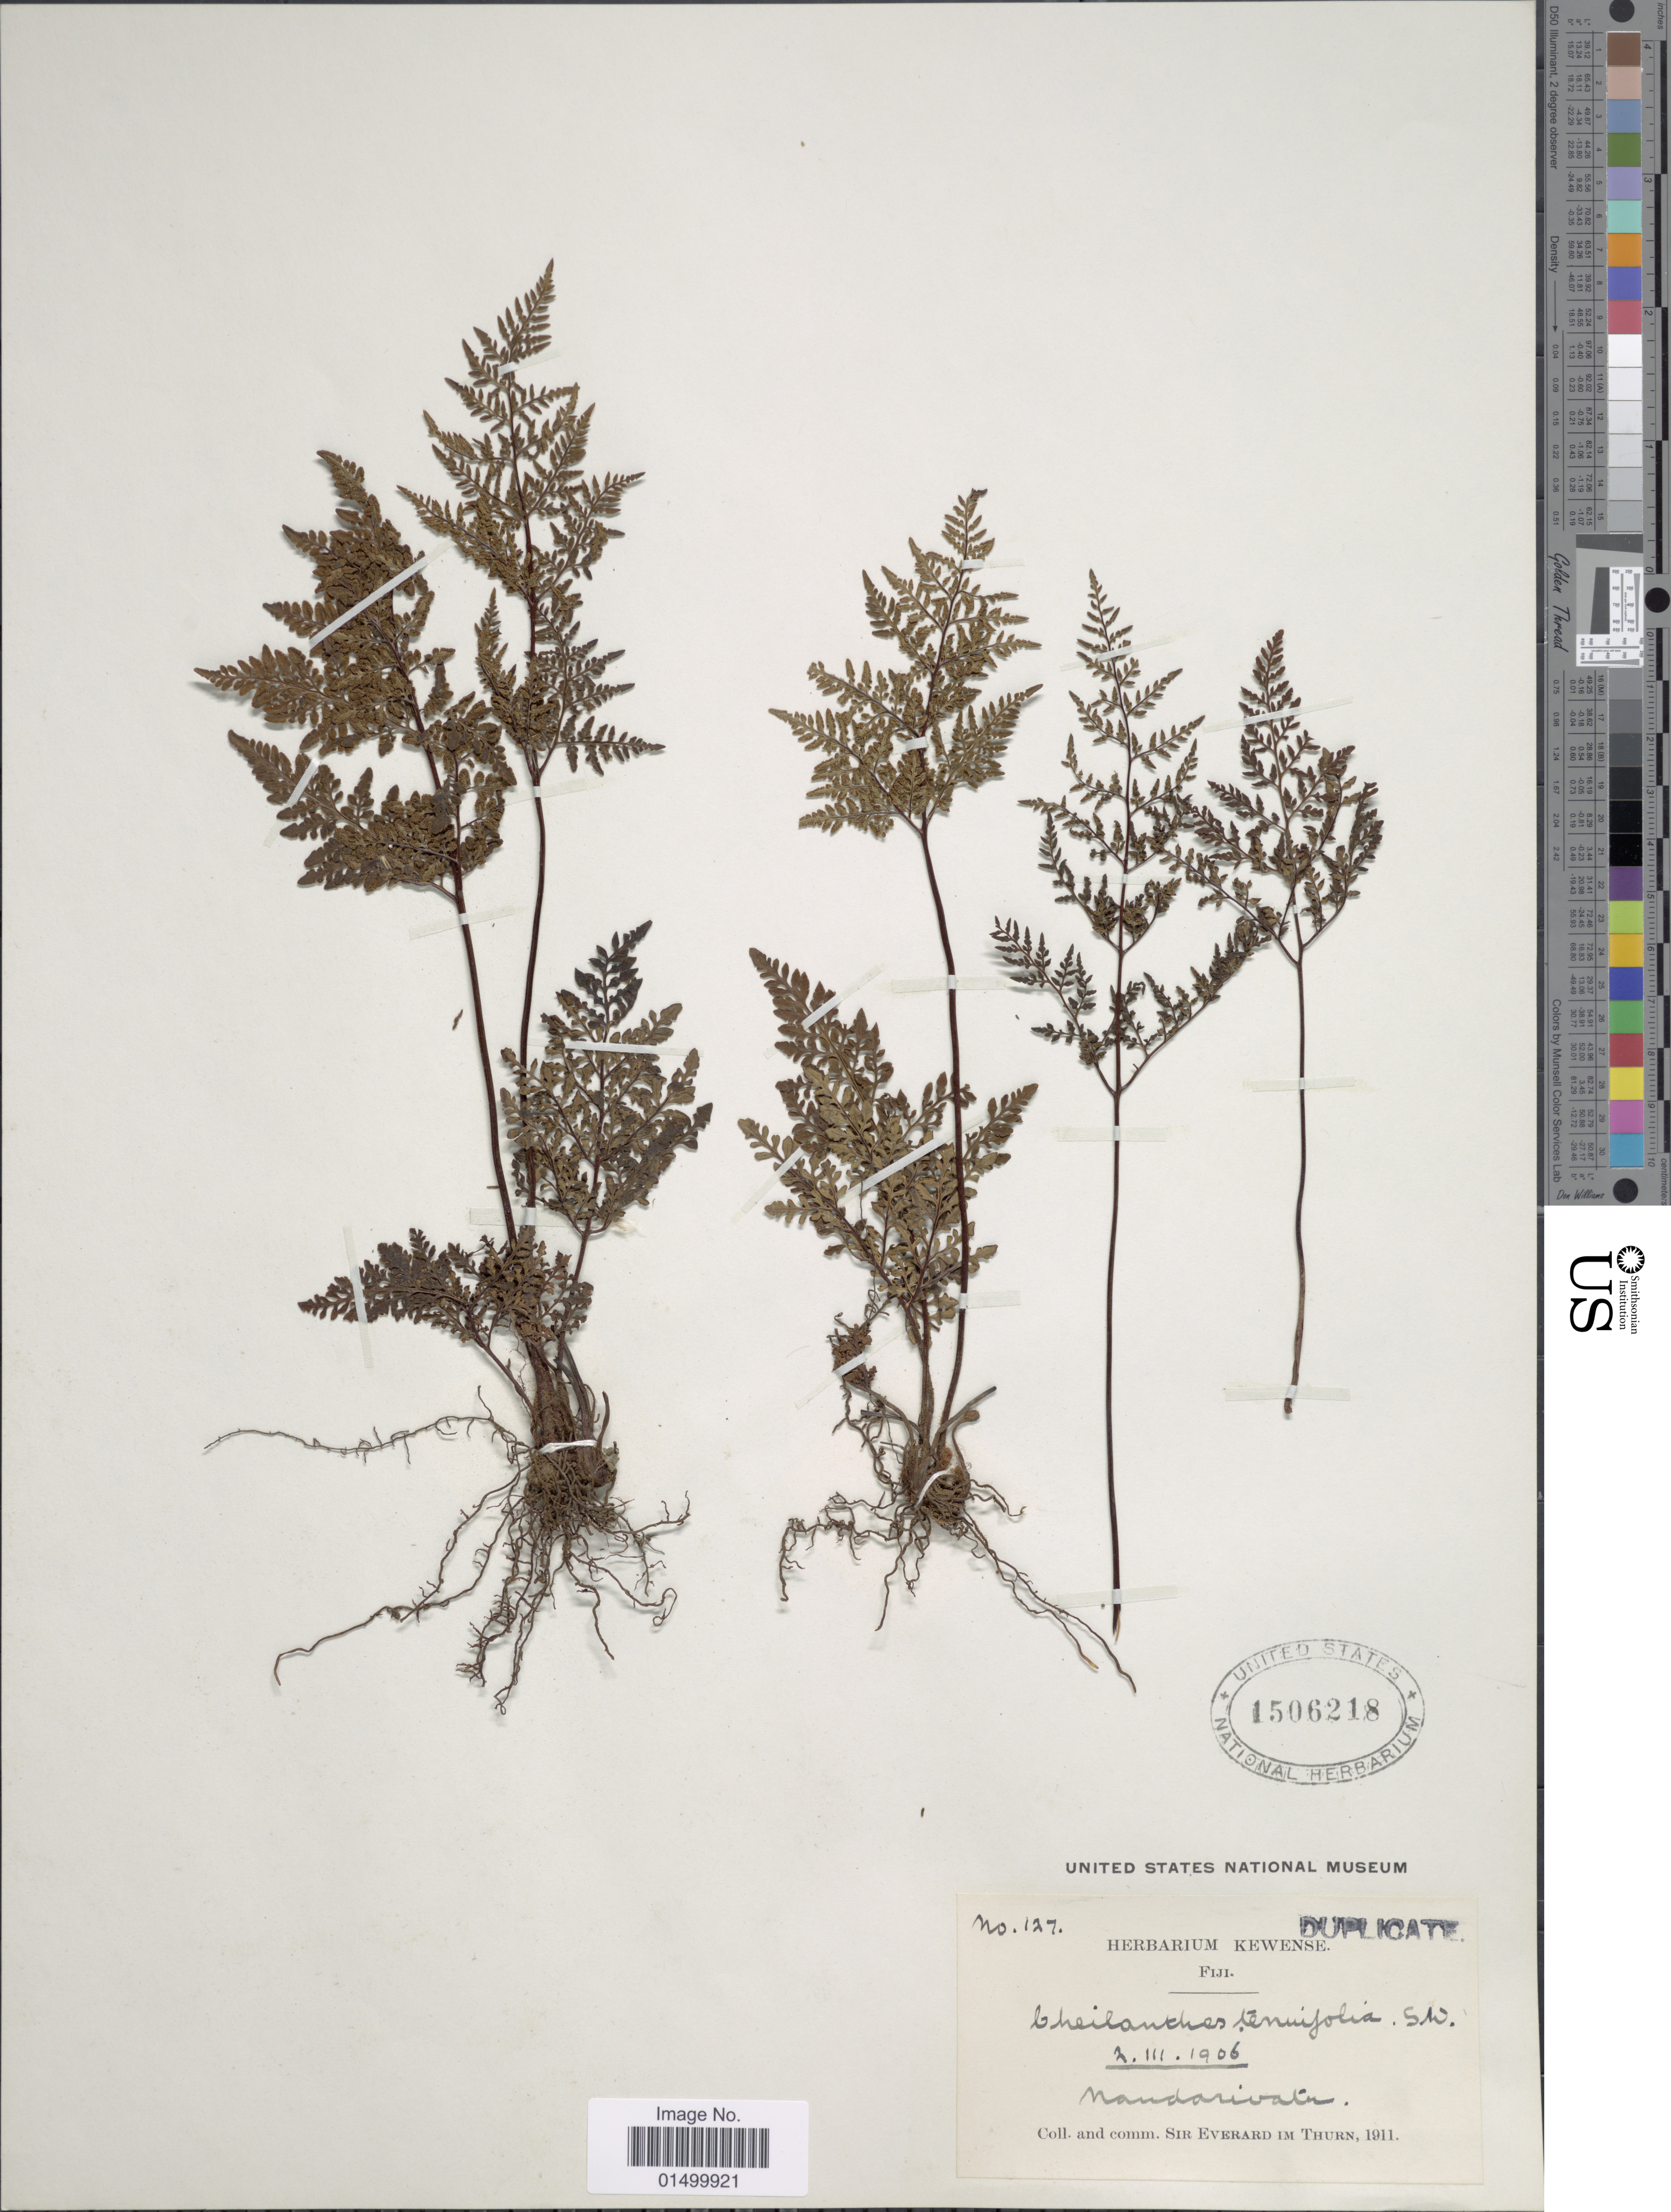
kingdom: Plantae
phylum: Tracheophyta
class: Polypodiopsida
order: Polypodiales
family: Pteridaceae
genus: Cheilanthes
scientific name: Cheilanthes tenuifolia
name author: (Burm. f.) Sw.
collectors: E. F. im Thurn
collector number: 127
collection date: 1906-03-02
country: Fiji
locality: Nandarivater [interpreted]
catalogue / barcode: US 1506218